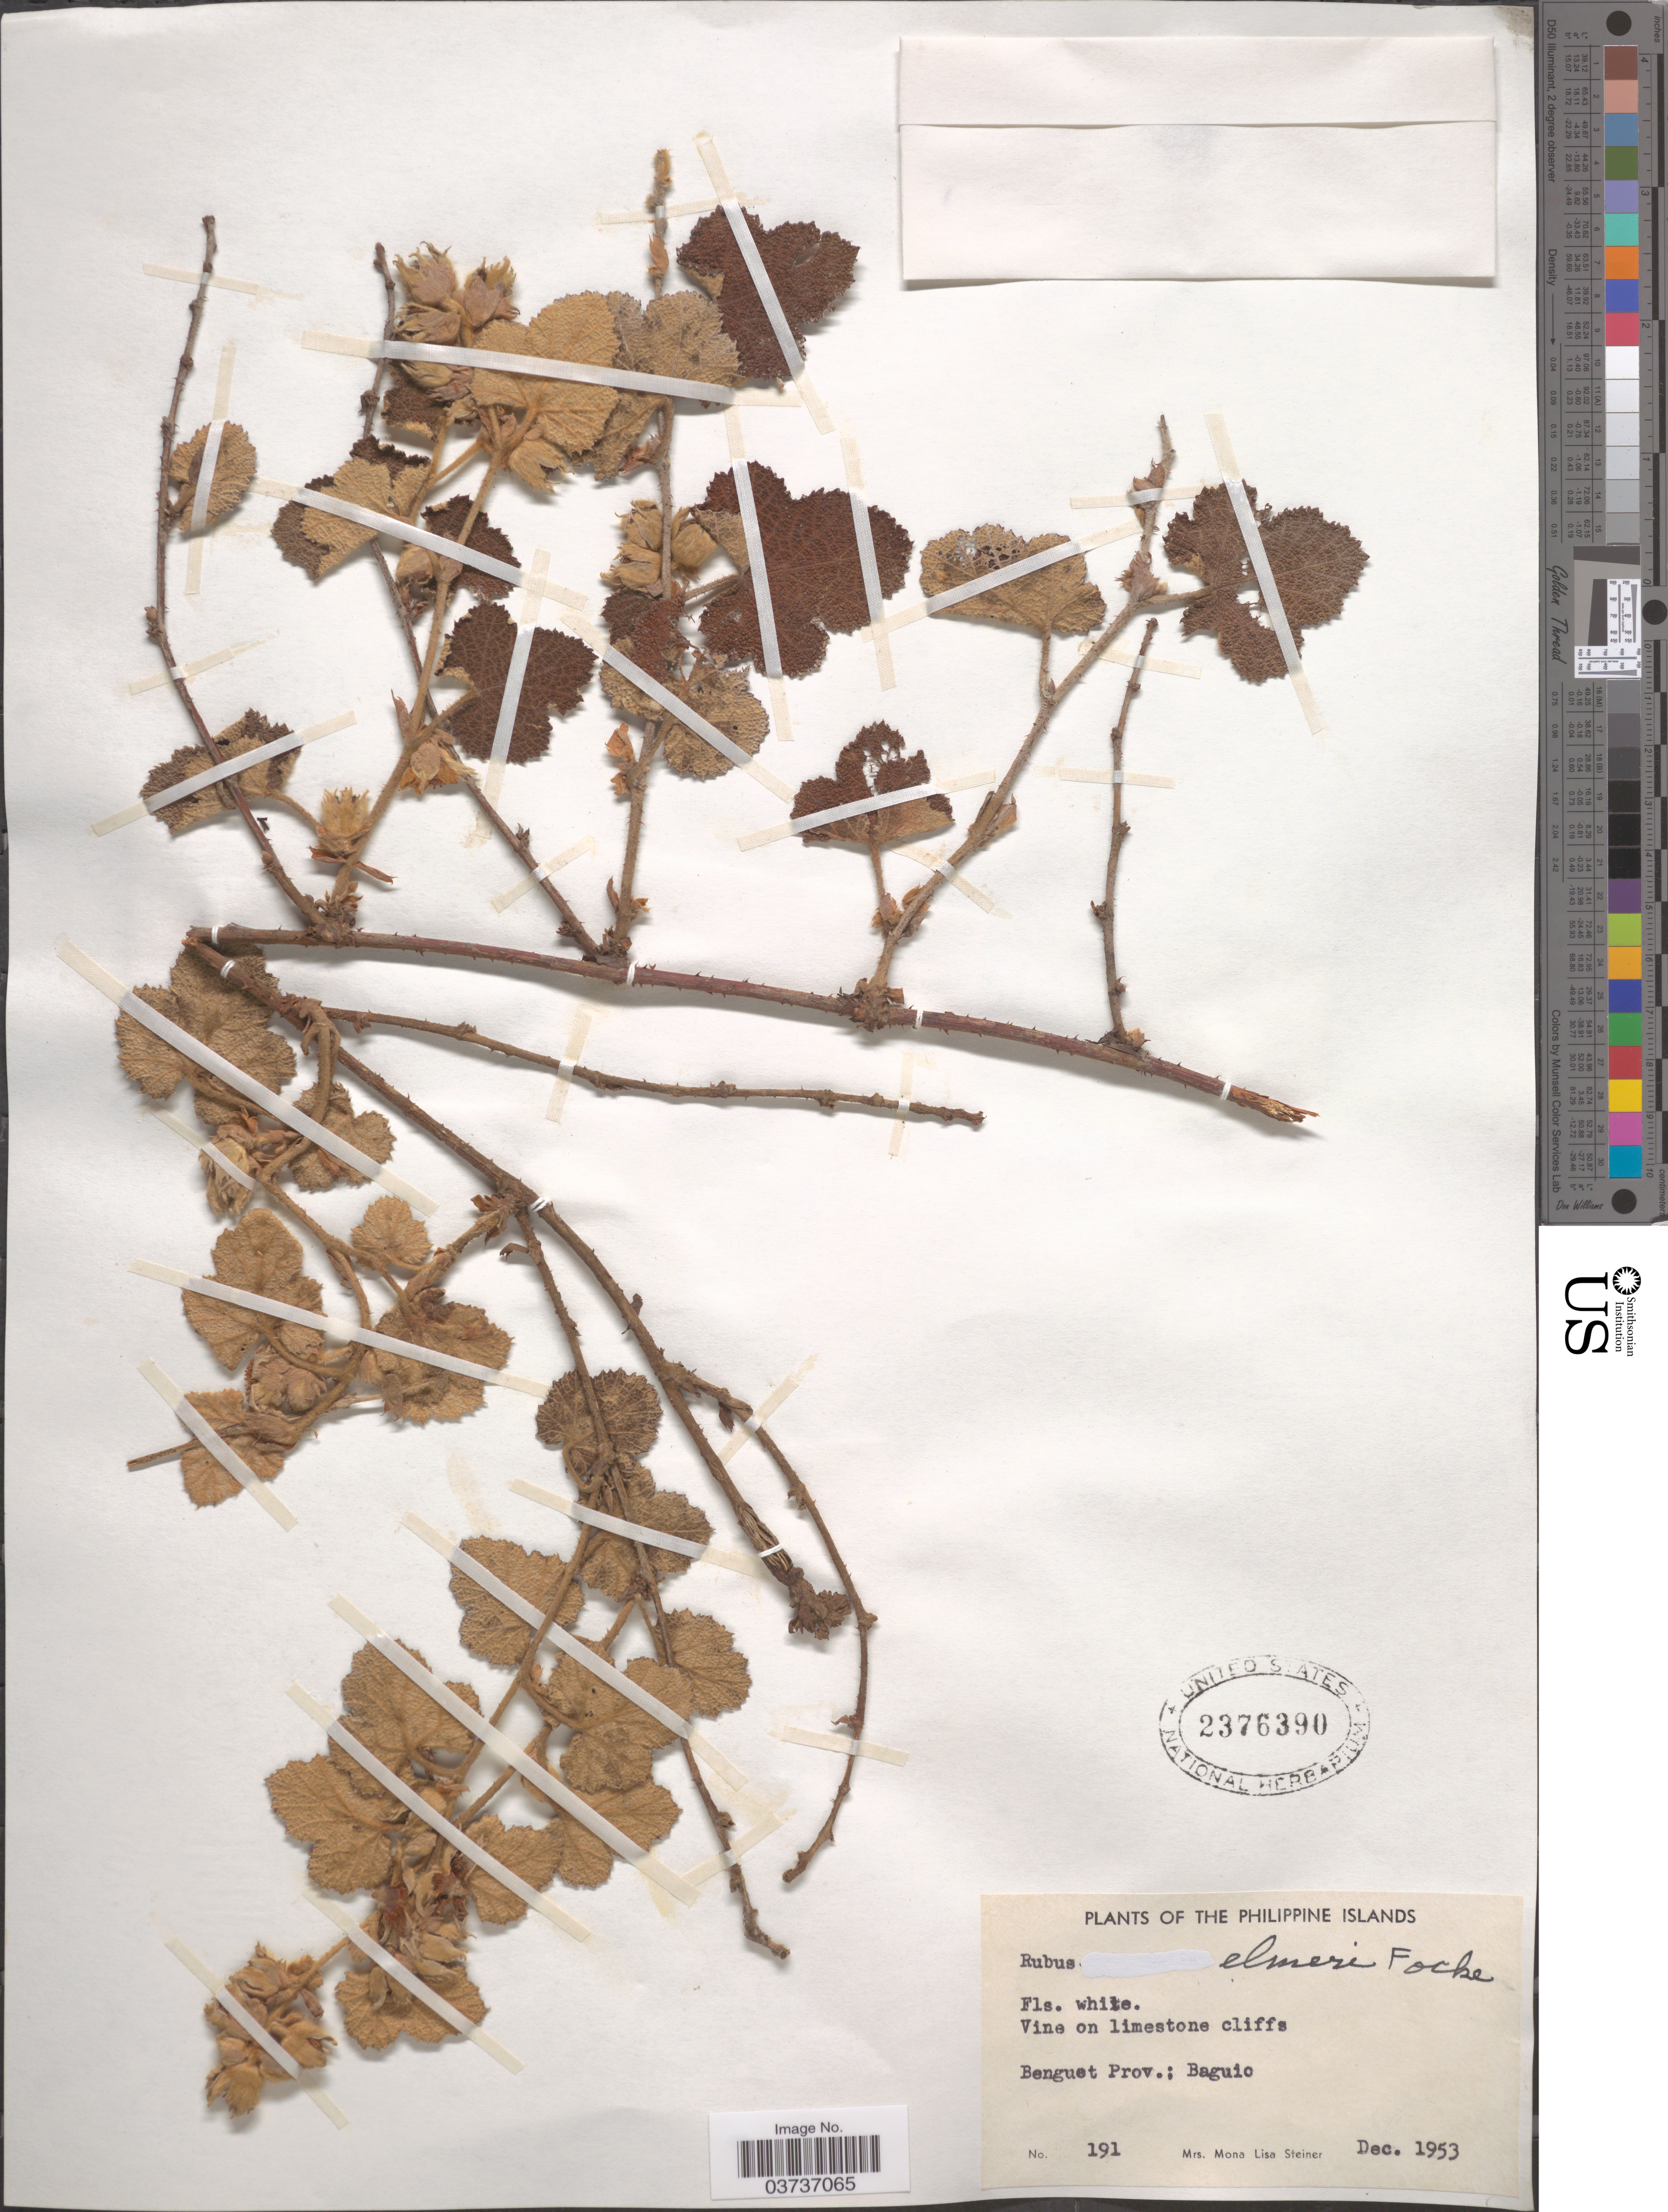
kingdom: Plantae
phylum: Tracheophyta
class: Magnoliopsida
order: Rosales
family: Rosaceae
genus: Rubus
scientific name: Rubus rolfei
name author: S. Vidal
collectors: M. Steiner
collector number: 191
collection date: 1953-12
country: Philippines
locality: Benguet Prov.: Baguio.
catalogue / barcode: US 2376390